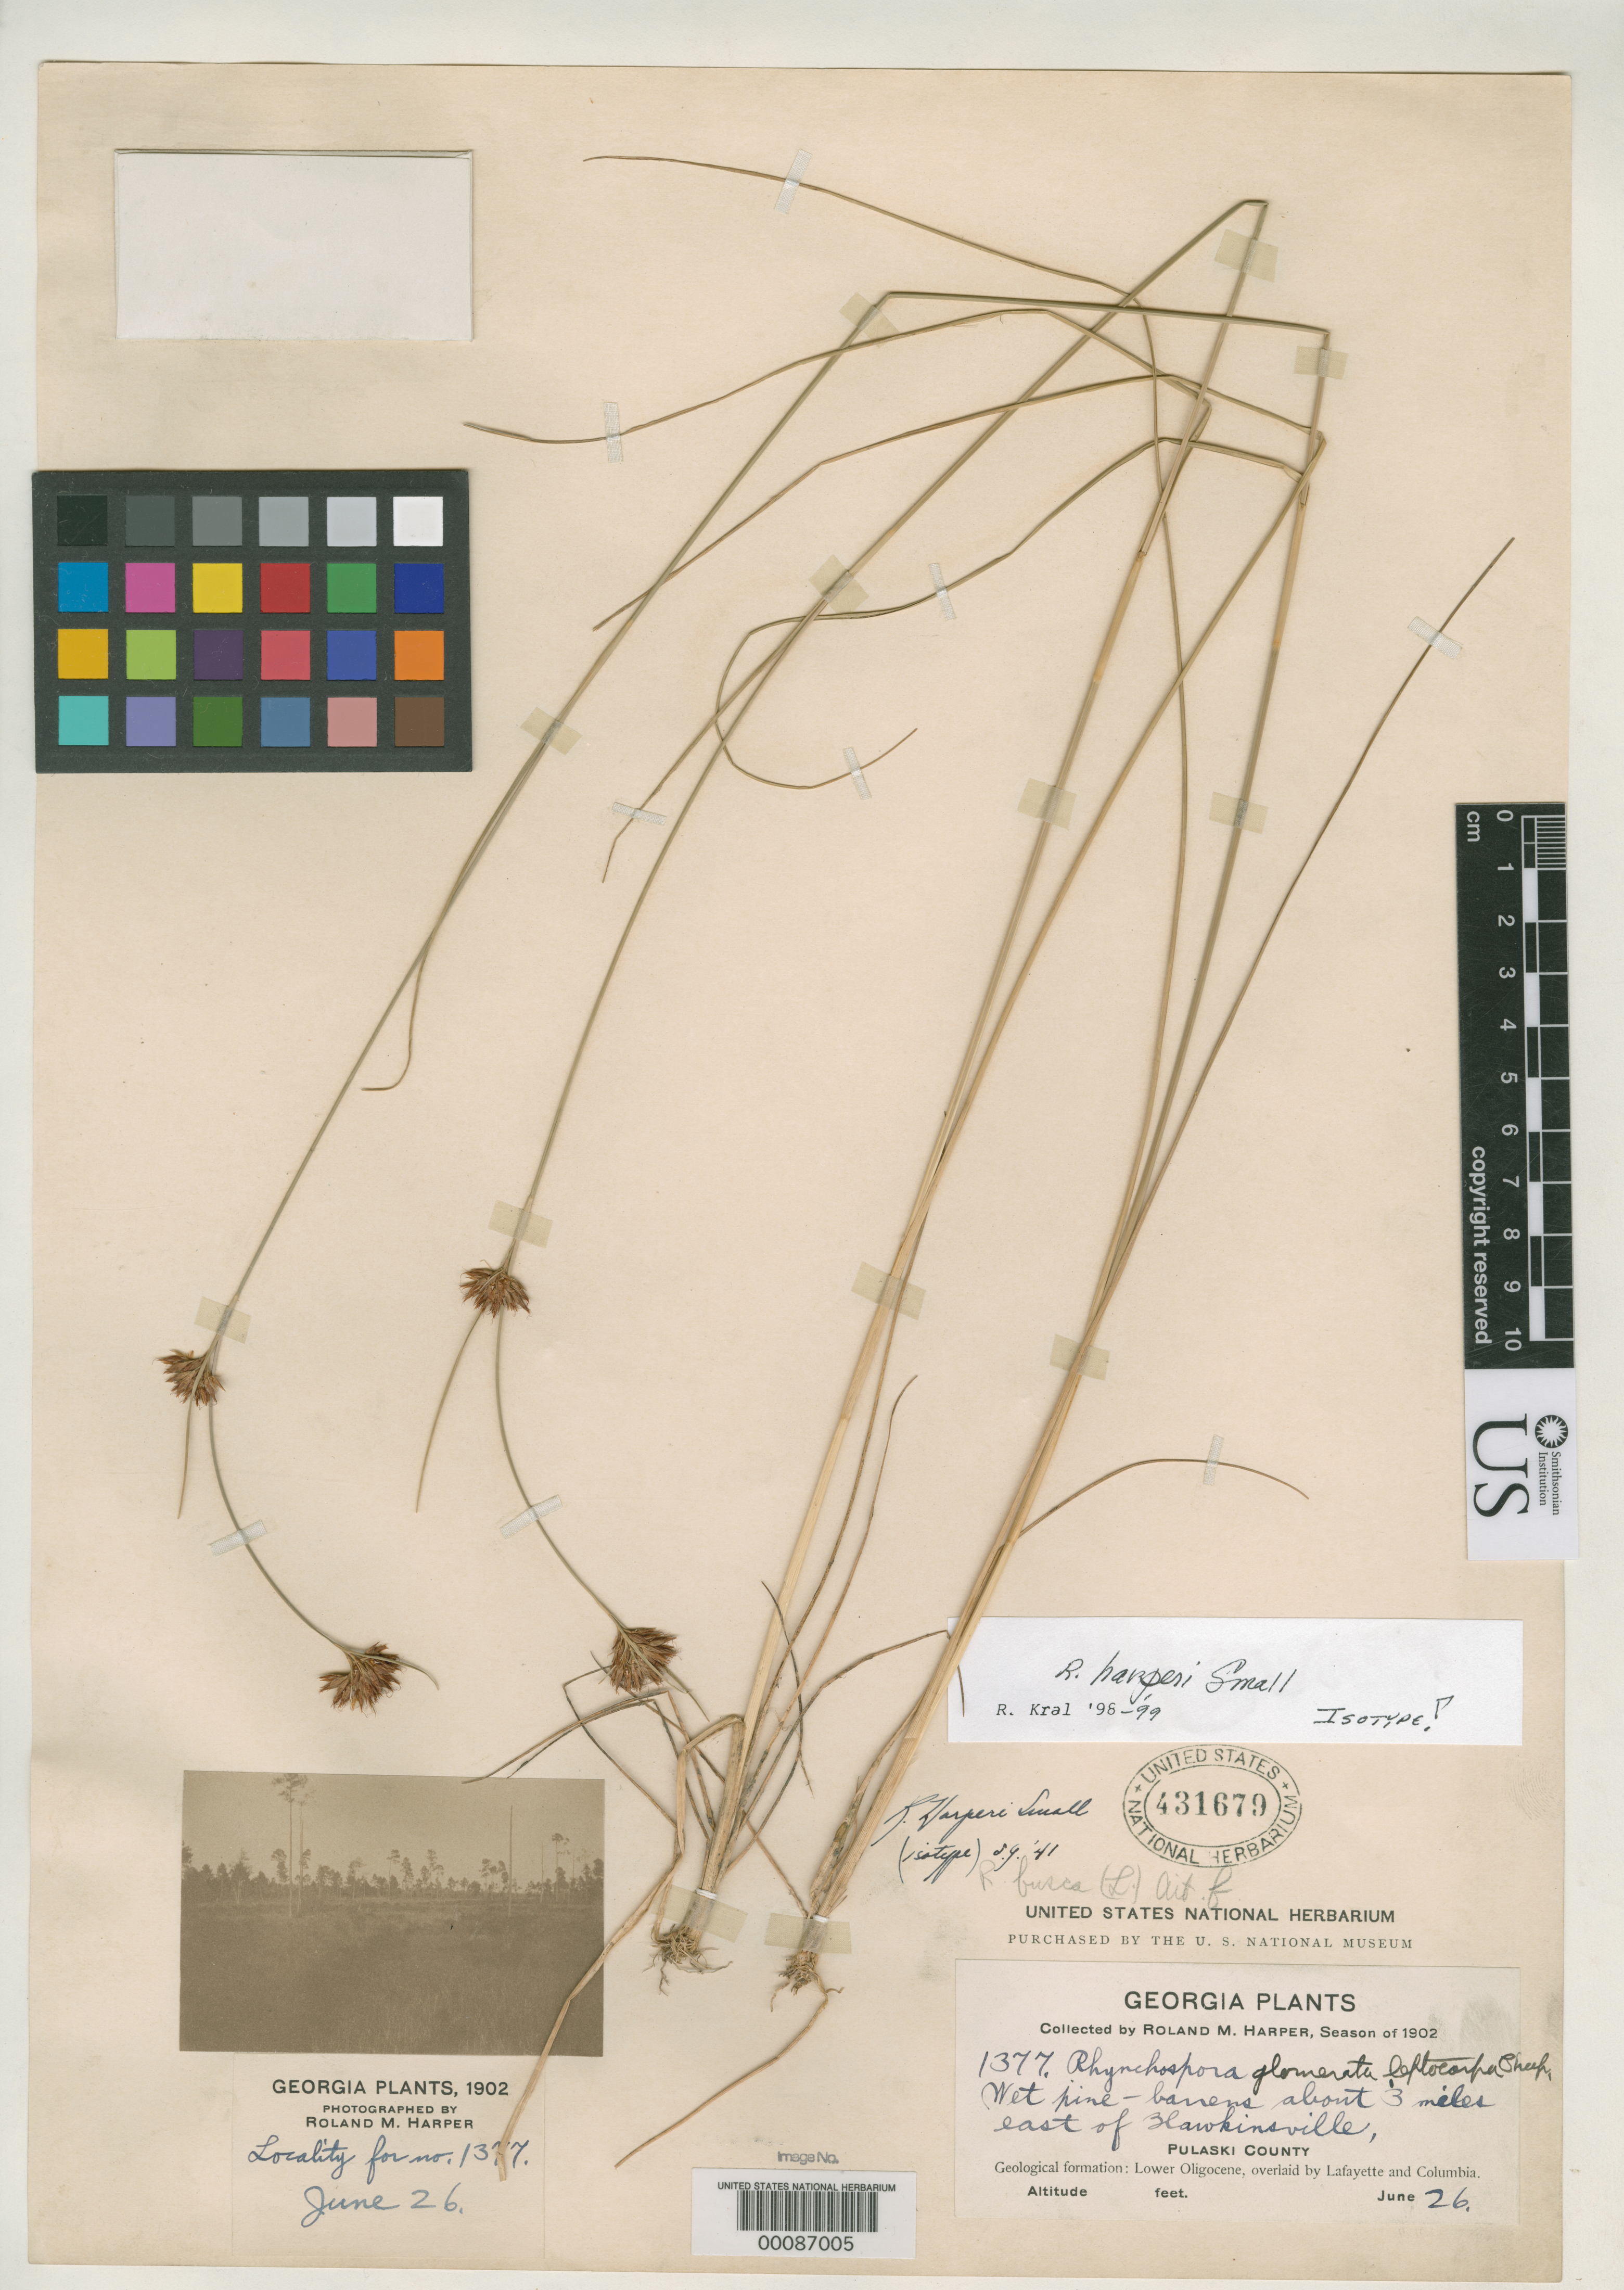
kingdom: Plantae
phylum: Tracheophyta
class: Liliopsida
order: Poales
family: Cyperaceae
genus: Rhynchospora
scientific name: Rhynchospora harperi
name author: Small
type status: Isotype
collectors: R. M. Harper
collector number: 1377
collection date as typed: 26 Jun 1902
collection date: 1902-06-26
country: United States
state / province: Georgia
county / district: Pulaski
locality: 3 miles E of Hawkinsville.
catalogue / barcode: US 431679